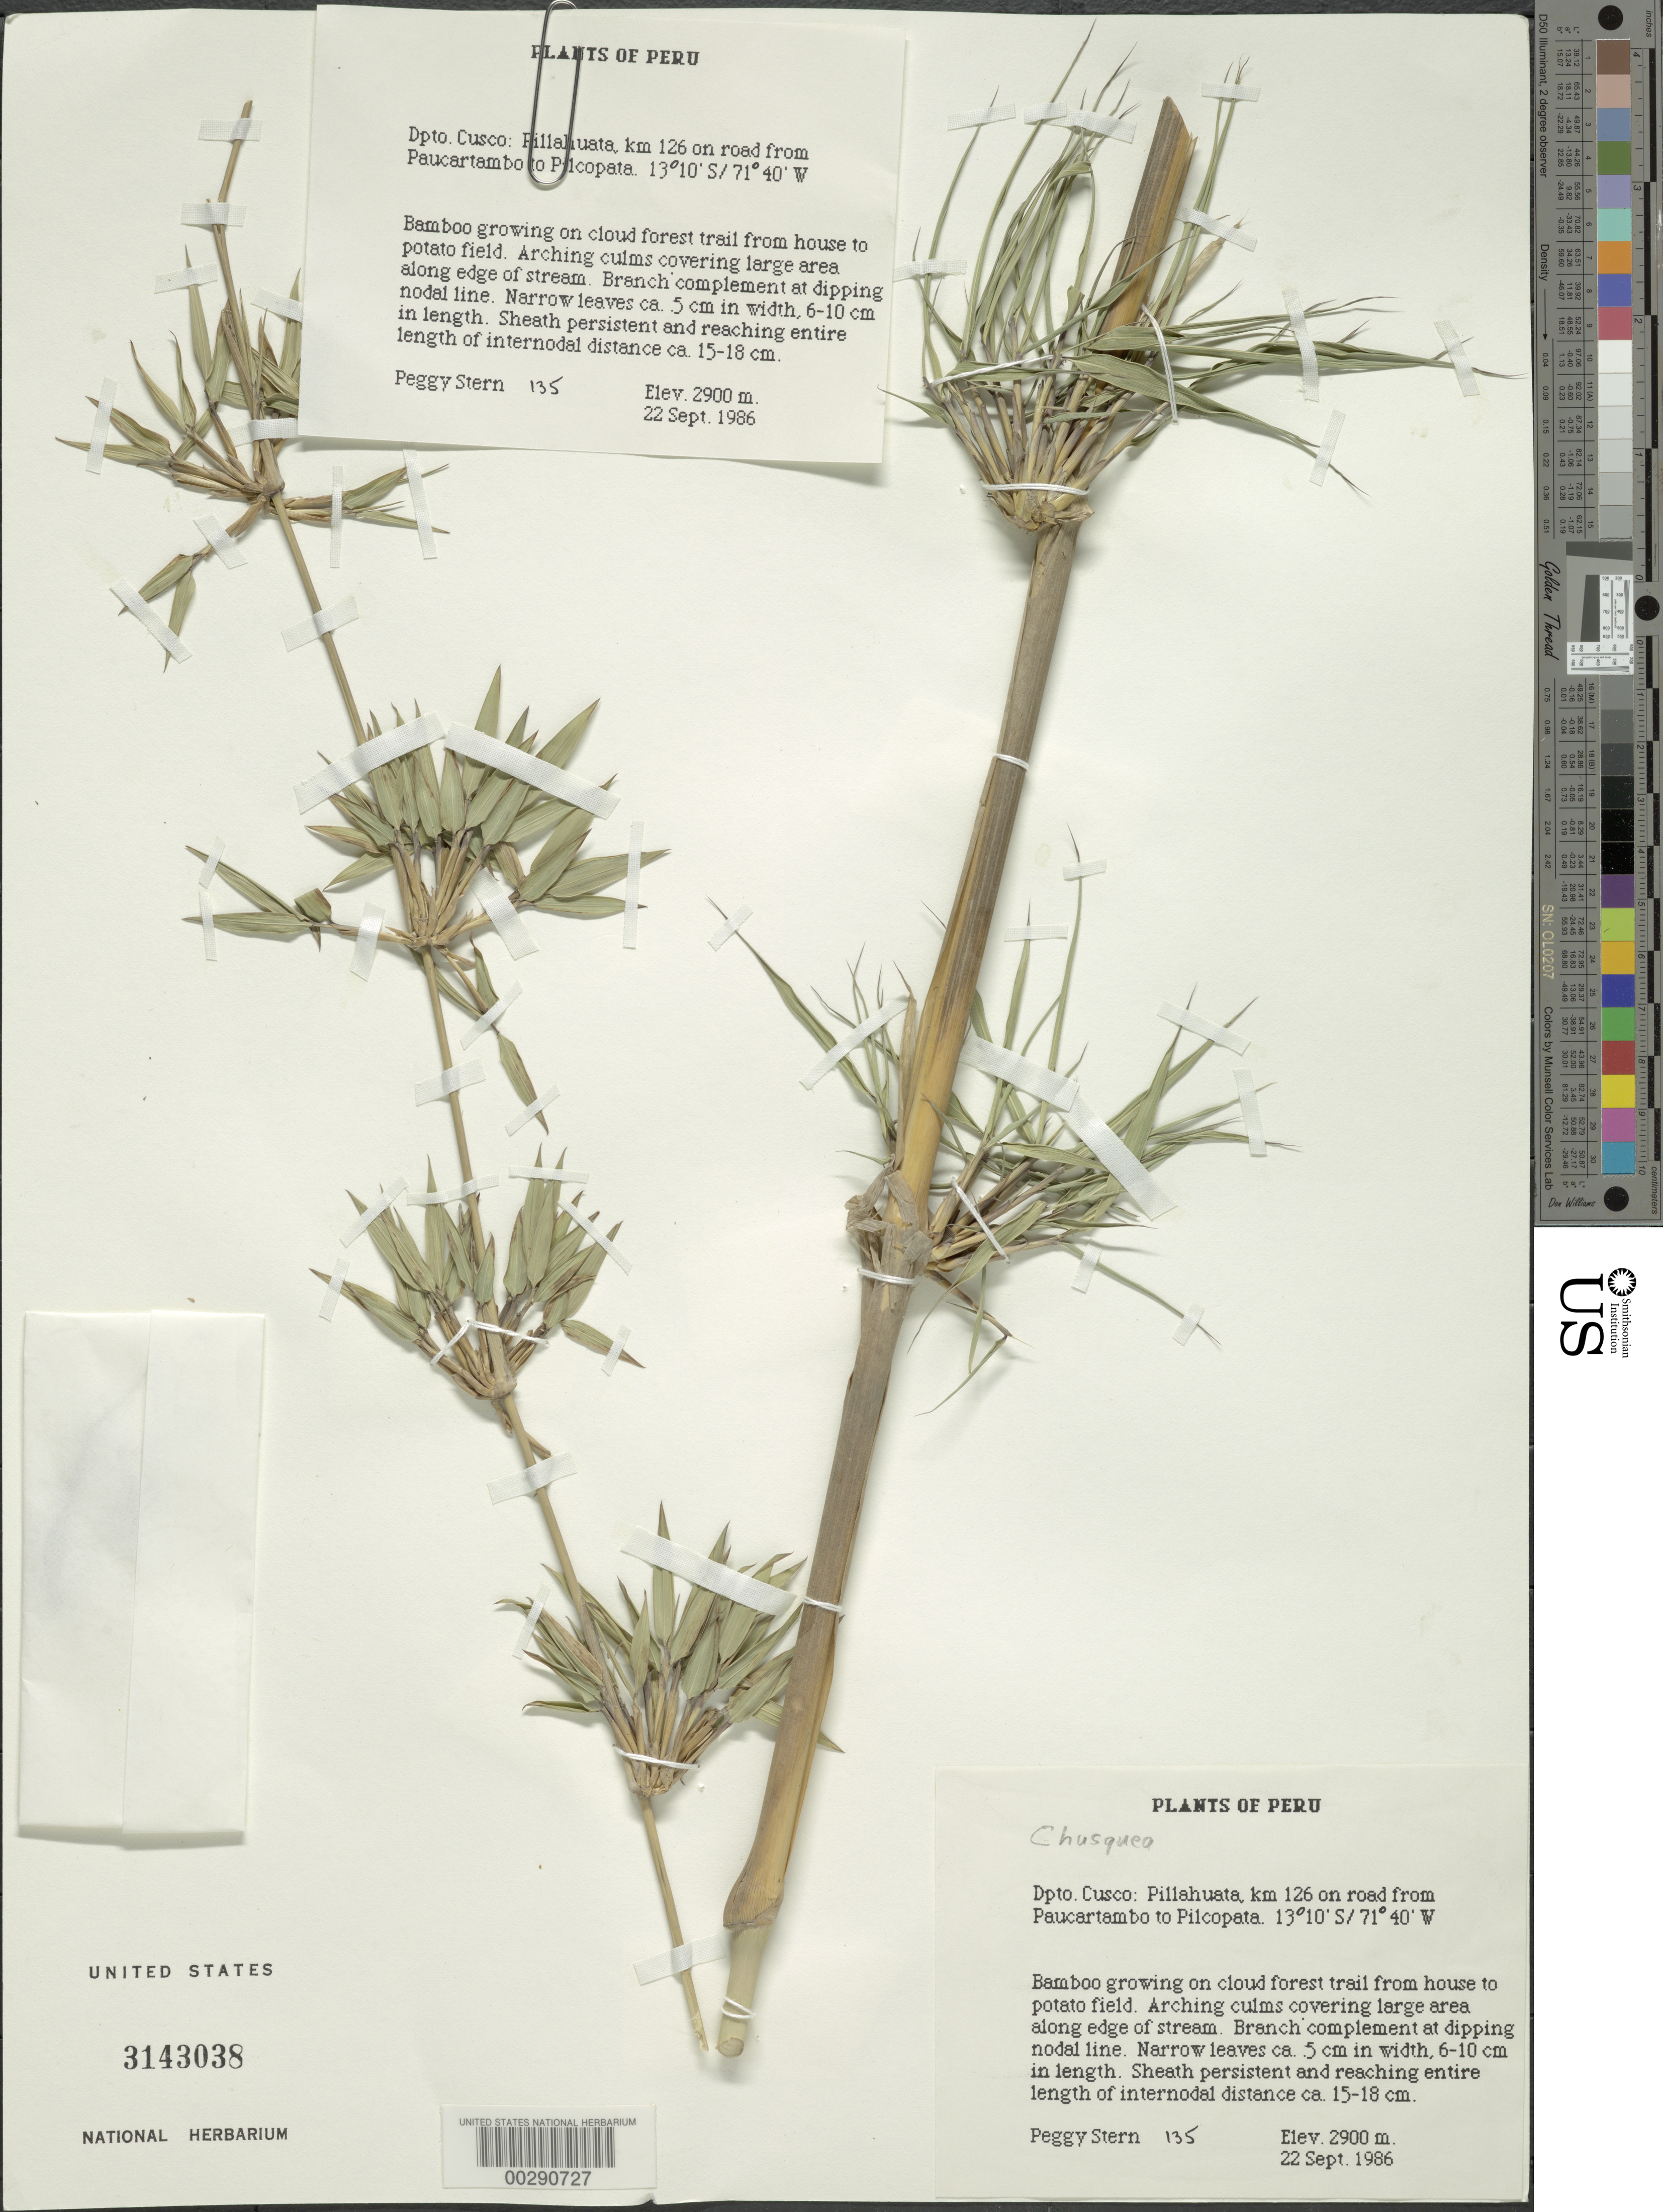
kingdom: Plantae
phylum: Tracheophyta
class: Liliopsida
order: Poales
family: Poaceae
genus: Chusquea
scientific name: Chusquea sp.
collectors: P. Stern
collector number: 135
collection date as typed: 22 Sep 1986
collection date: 1986-09-22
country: Peru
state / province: Cusco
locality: Pillahuata, km 126 on road from Paucartambo to Pilcopata; on cloud forest trail from house to potato field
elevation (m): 2900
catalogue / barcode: US 3143038